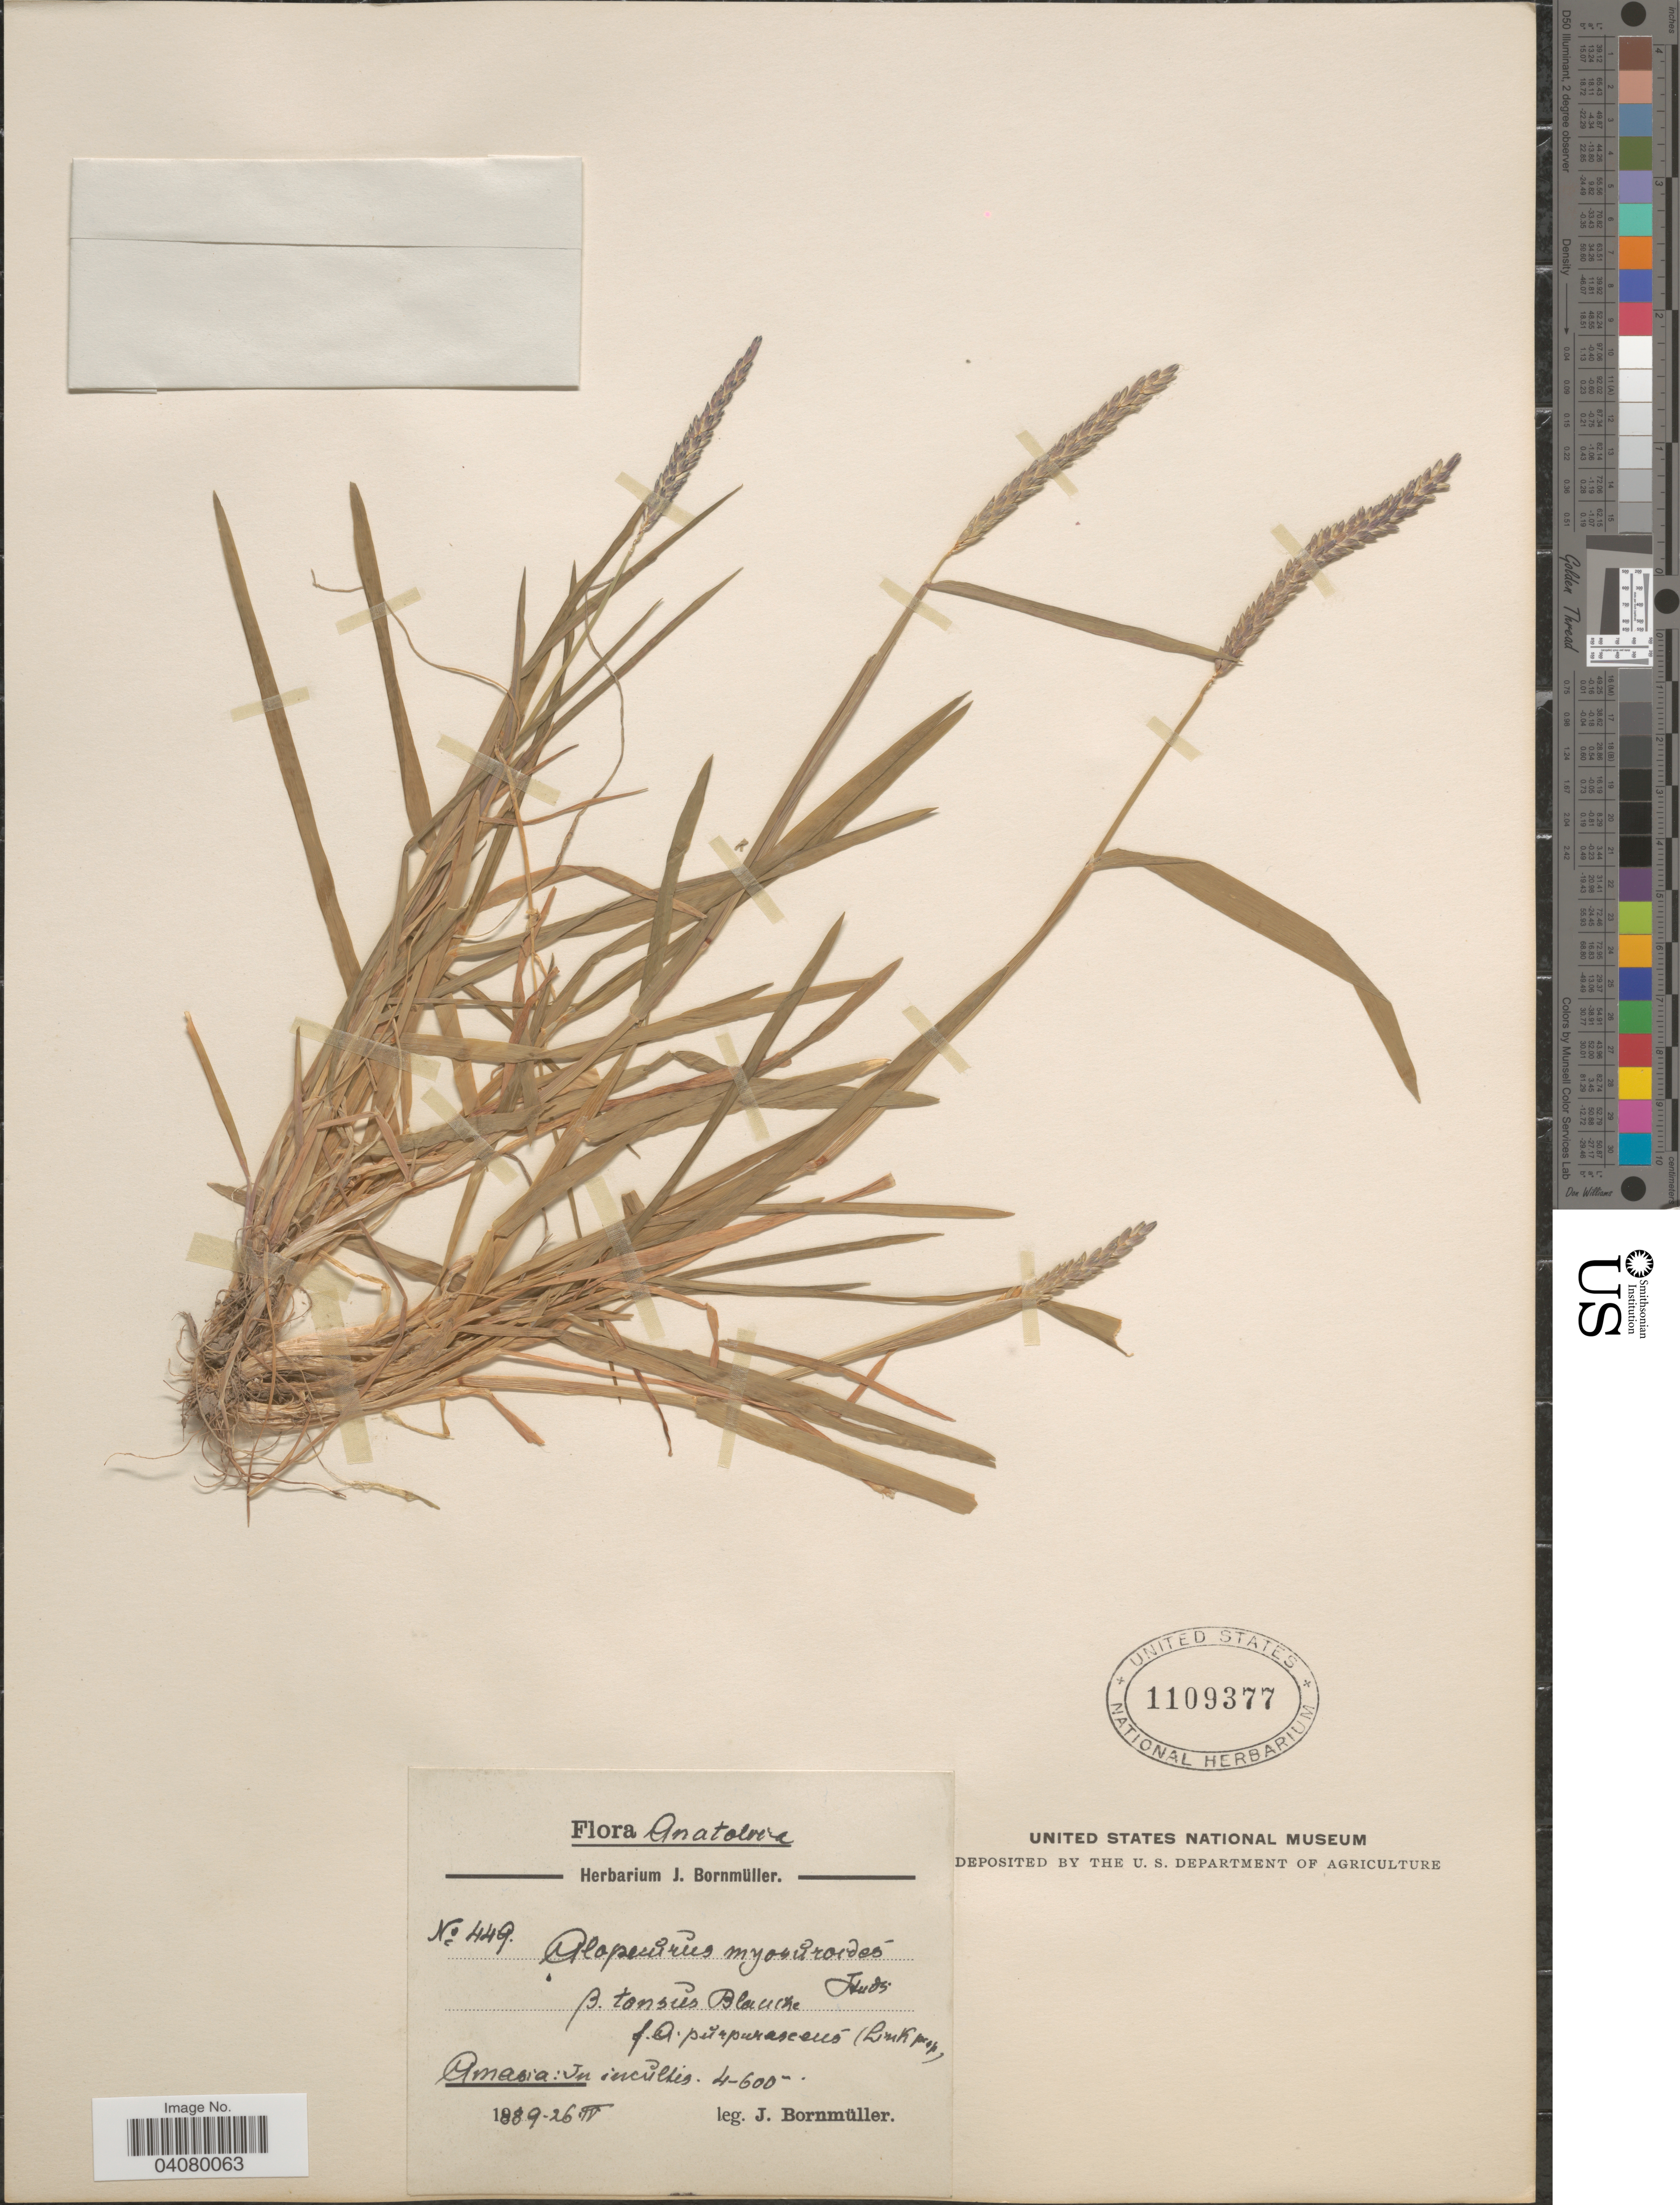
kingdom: Plantae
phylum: Tracheophyta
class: Liliopsida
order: Poales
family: Poaceae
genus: Alopecurus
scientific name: Alopecurus myosuroides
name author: Huds.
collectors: J. Bornmüller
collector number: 449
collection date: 1889-04-26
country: Turkey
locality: Anatolica. Amasia: In incultis.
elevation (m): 122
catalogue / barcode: US 1109377